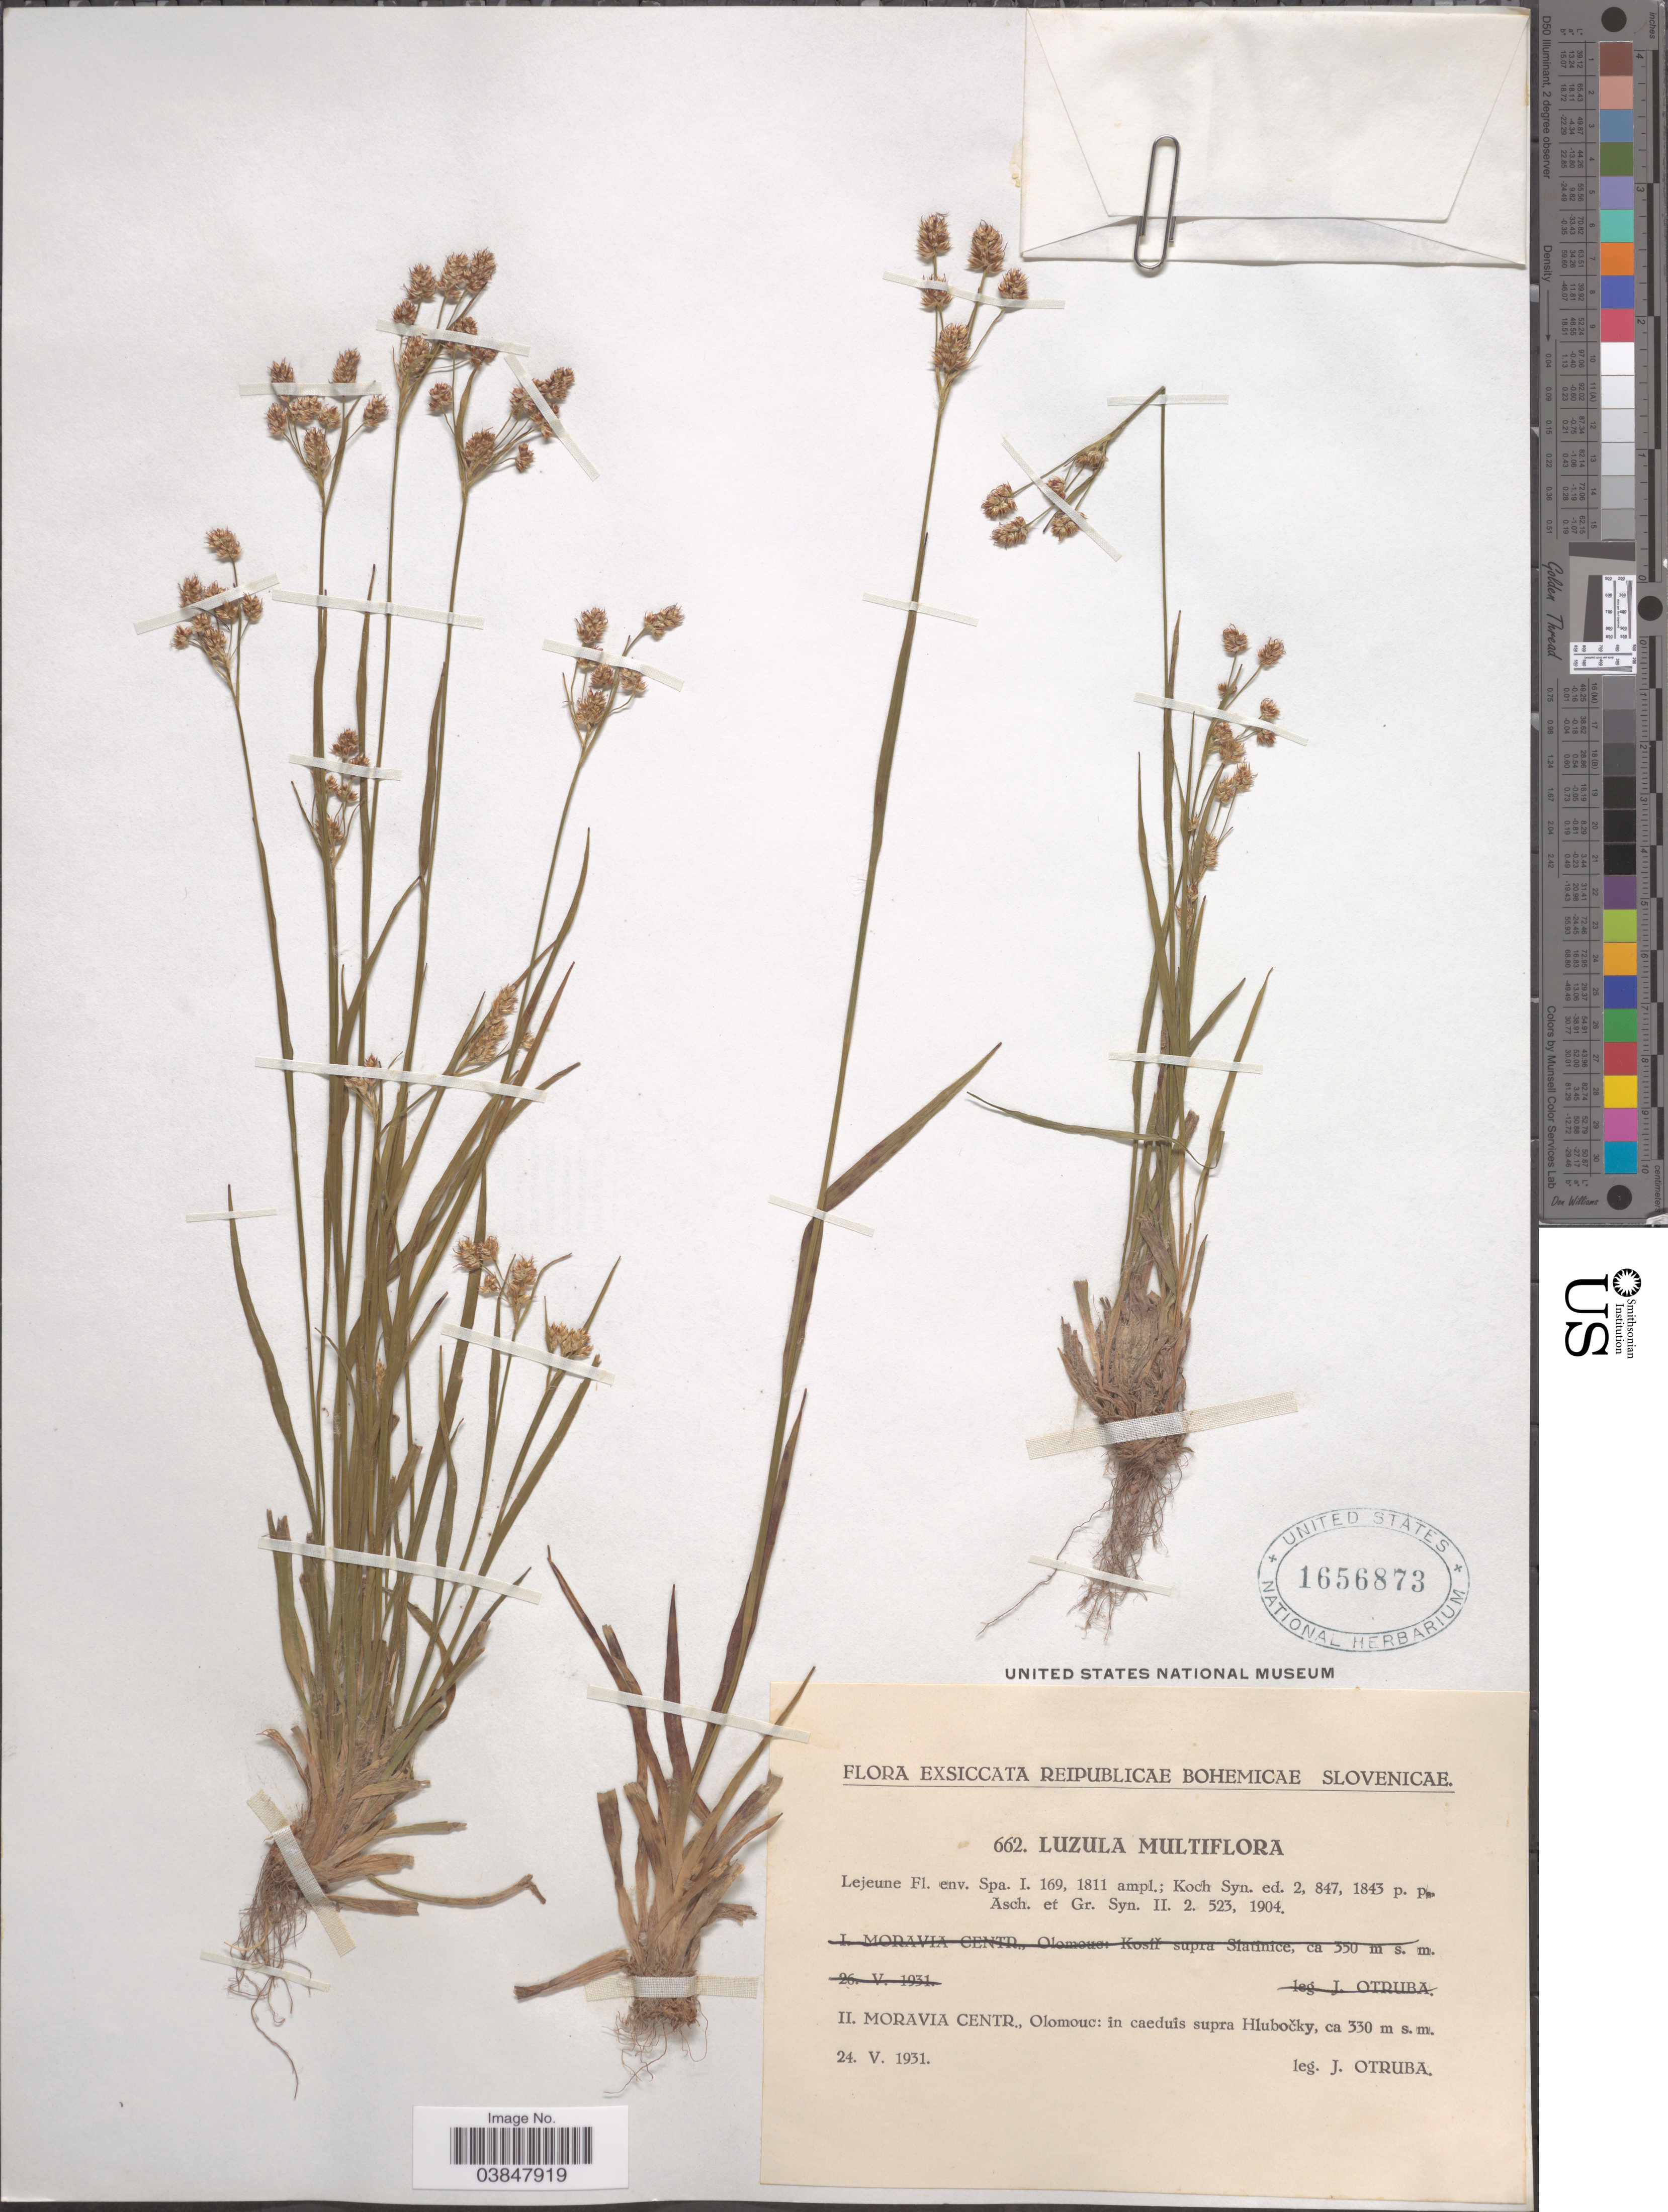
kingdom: Plantae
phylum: Tracheophyta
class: Liliopsida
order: Poales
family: Juncaceae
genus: Luzula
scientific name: Luzula multiflora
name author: (Ehrh.) Lej.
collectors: J. Otruba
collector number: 662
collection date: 1931-05-24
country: Czechia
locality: Moravia Centr., Olomouc: in caeduis supra Hlubočky.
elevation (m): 330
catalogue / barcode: US 1656873